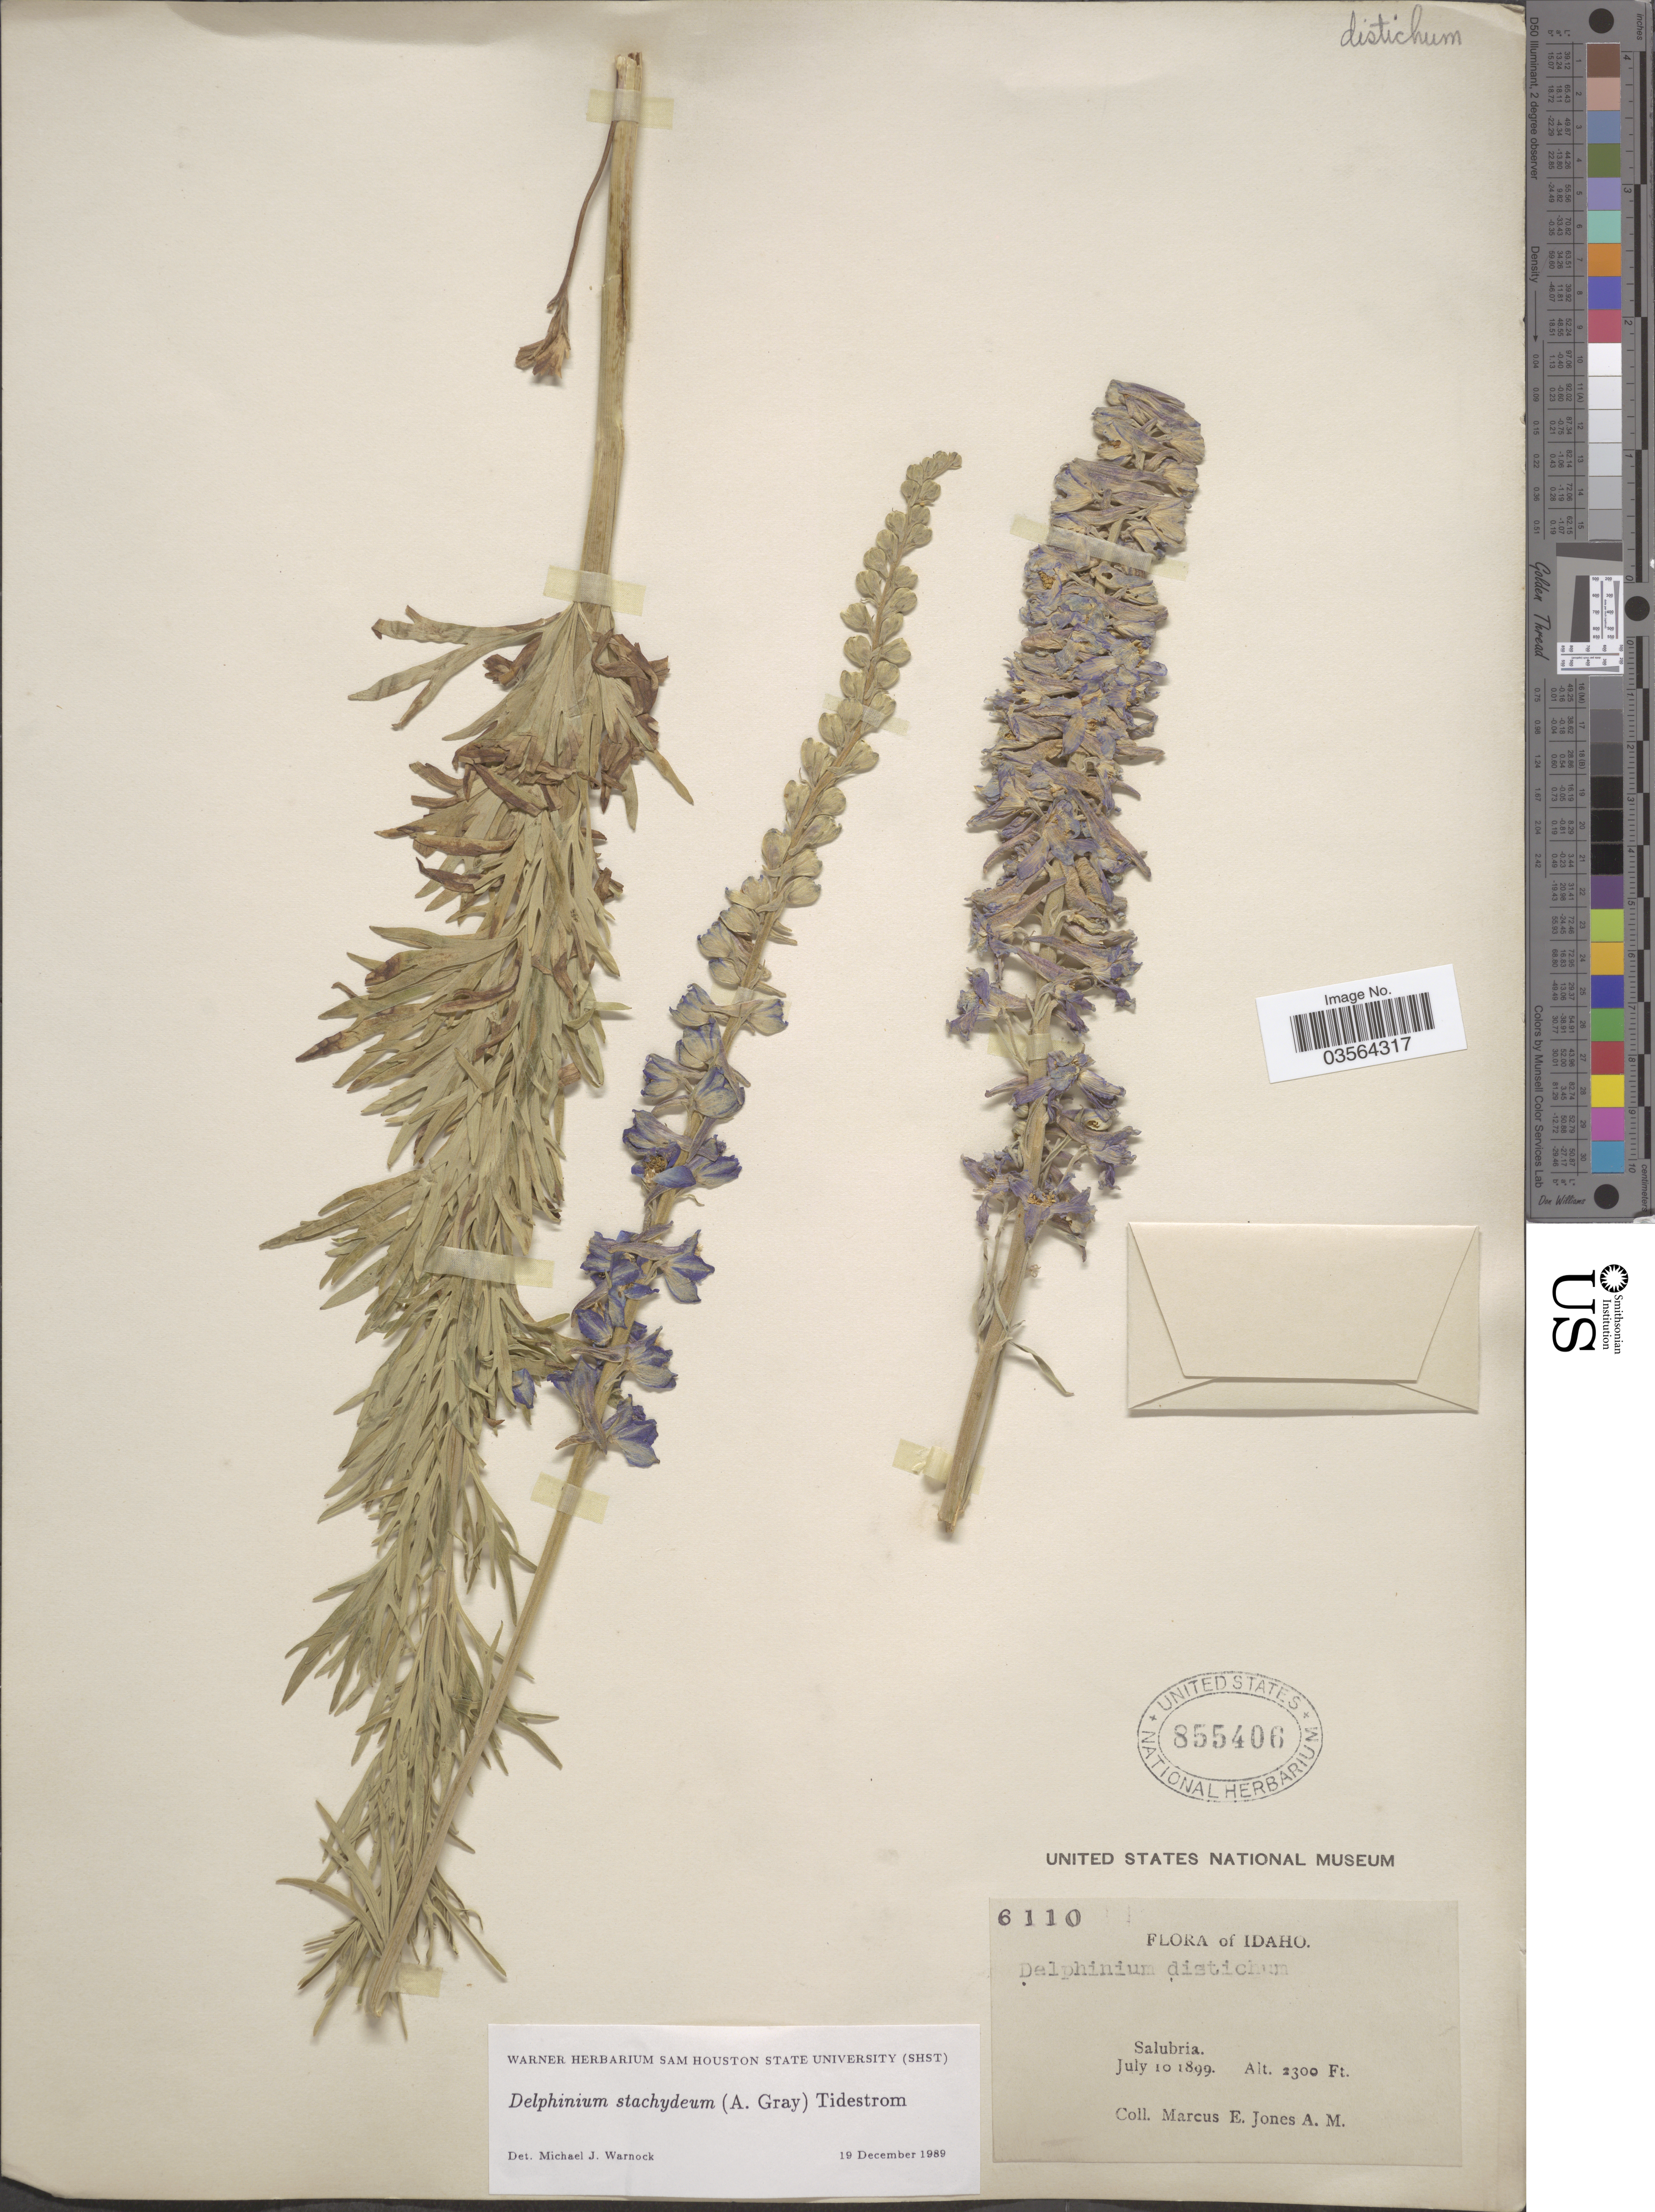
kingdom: Plantae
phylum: Tracheophyta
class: Magnoliopsida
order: Ranunculales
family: Ranunculaceae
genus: Delphinium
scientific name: Delphinium stachydeum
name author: (A. Gray) Tidestr.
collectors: M. E. Jones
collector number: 6110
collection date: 1899-07-10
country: United States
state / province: Idaho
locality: Salubria.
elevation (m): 701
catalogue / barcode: US 855406